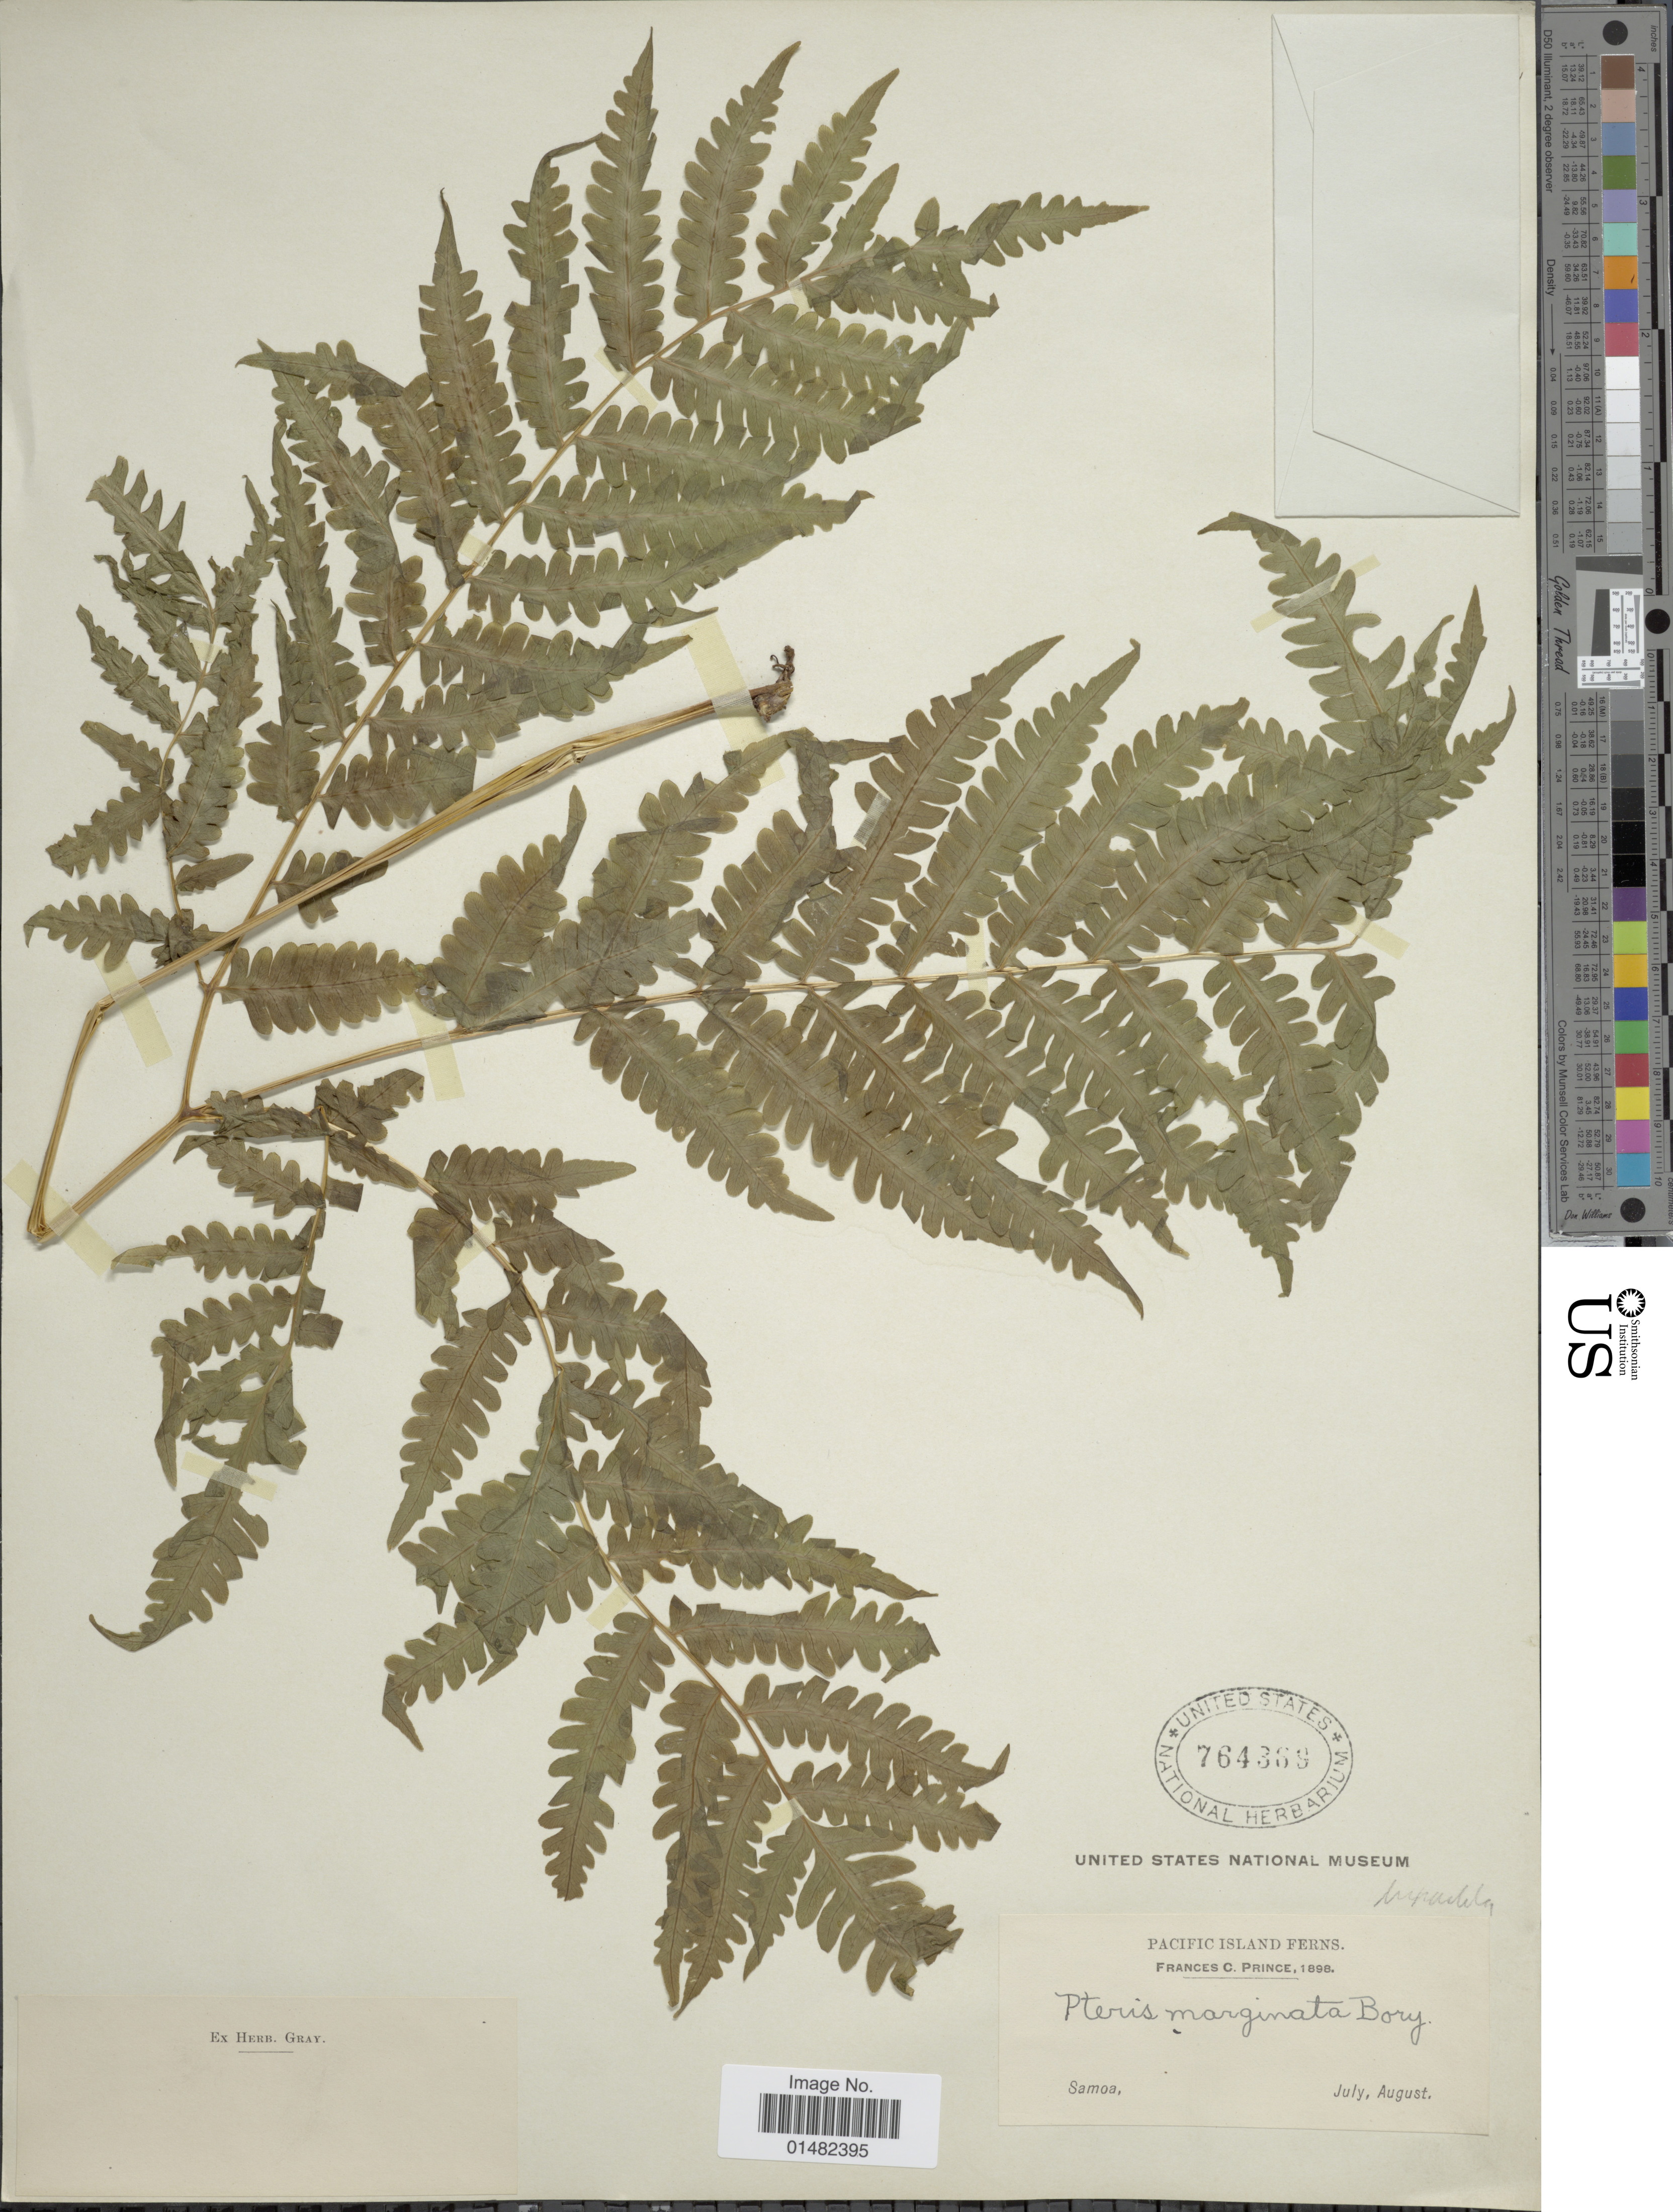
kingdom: Plantae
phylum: Tracheophyta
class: Polypodiopsida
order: Polypodiales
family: Pteridaceae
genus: Pteris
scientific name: Pteris tripartita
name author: Sw.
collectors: F. Prince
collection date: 1898-07/1898-08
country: American Samoa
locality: Pacific Island Ferns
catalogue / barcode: US 764368